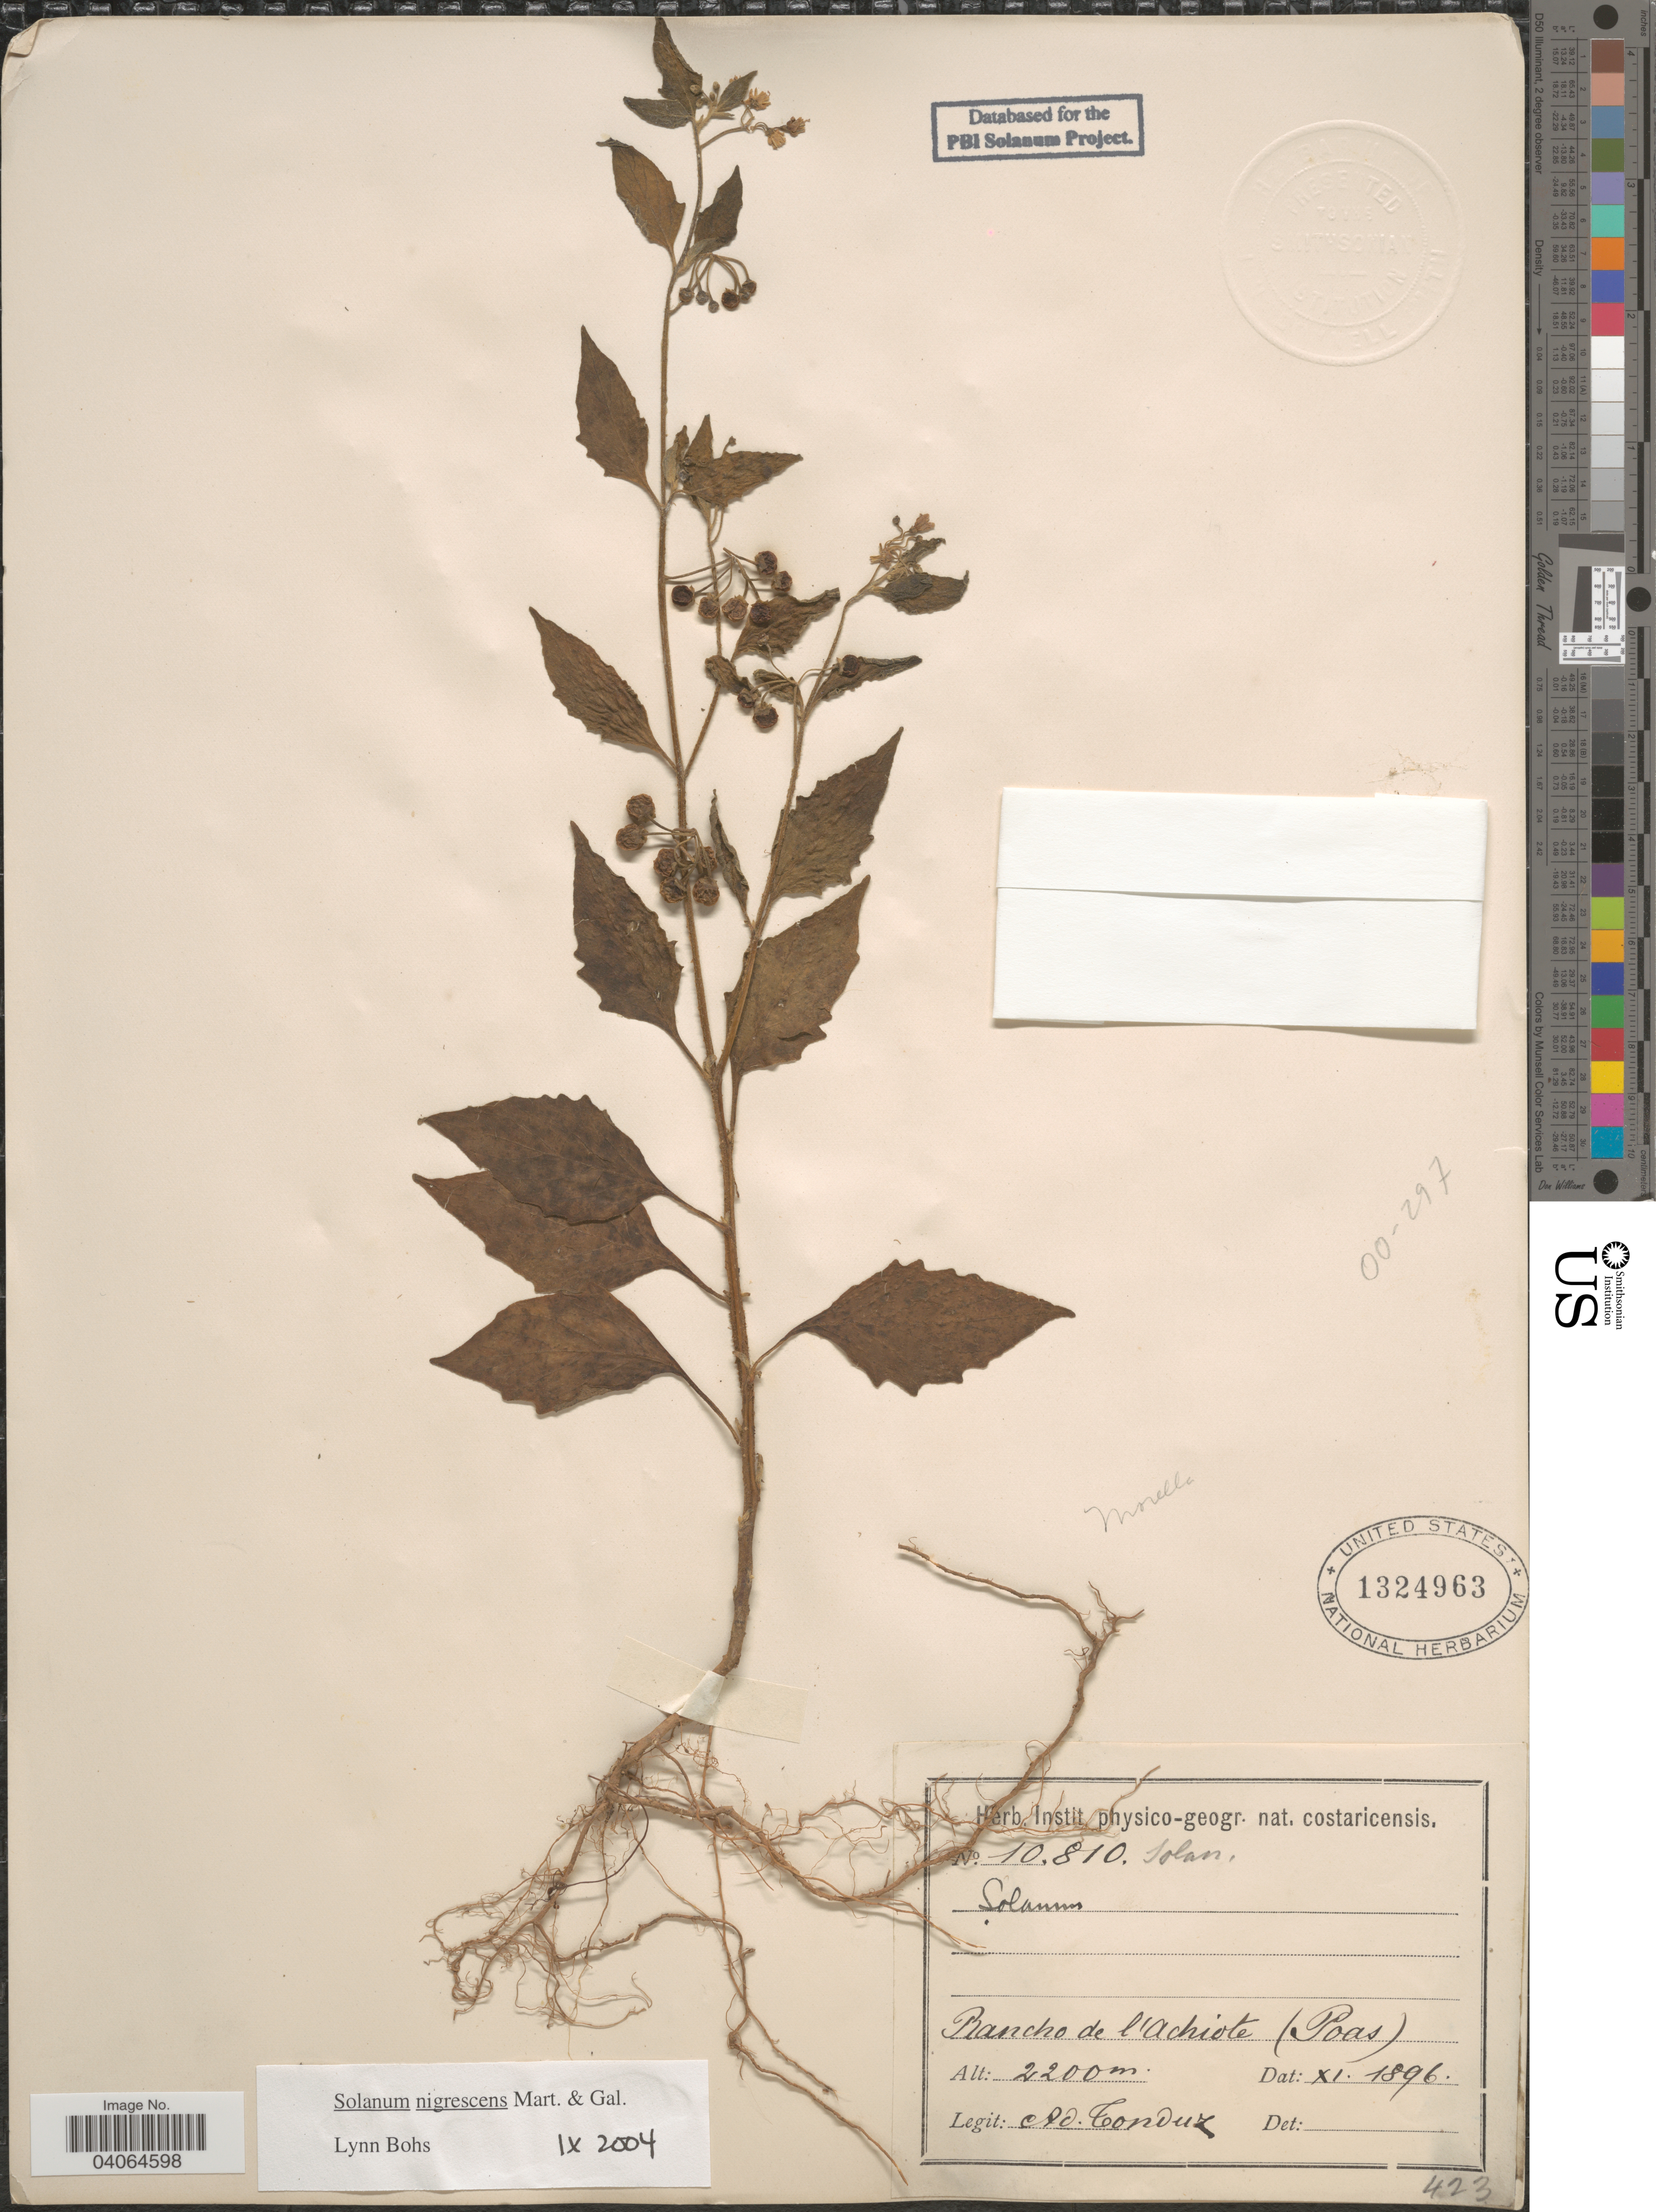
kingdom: Plantae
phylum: Tracheophyta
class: Magnoliopsida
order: Solanales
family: Solanaceae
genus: Solanum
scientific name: Solanum nigrescens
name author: M. Martens & Galeotti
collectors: A. Tonduz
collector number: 10810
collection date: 1896-11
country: Costa Rica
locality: Rancho de l'Achiote (Poas).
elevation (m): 2200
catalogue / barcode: US 1324963